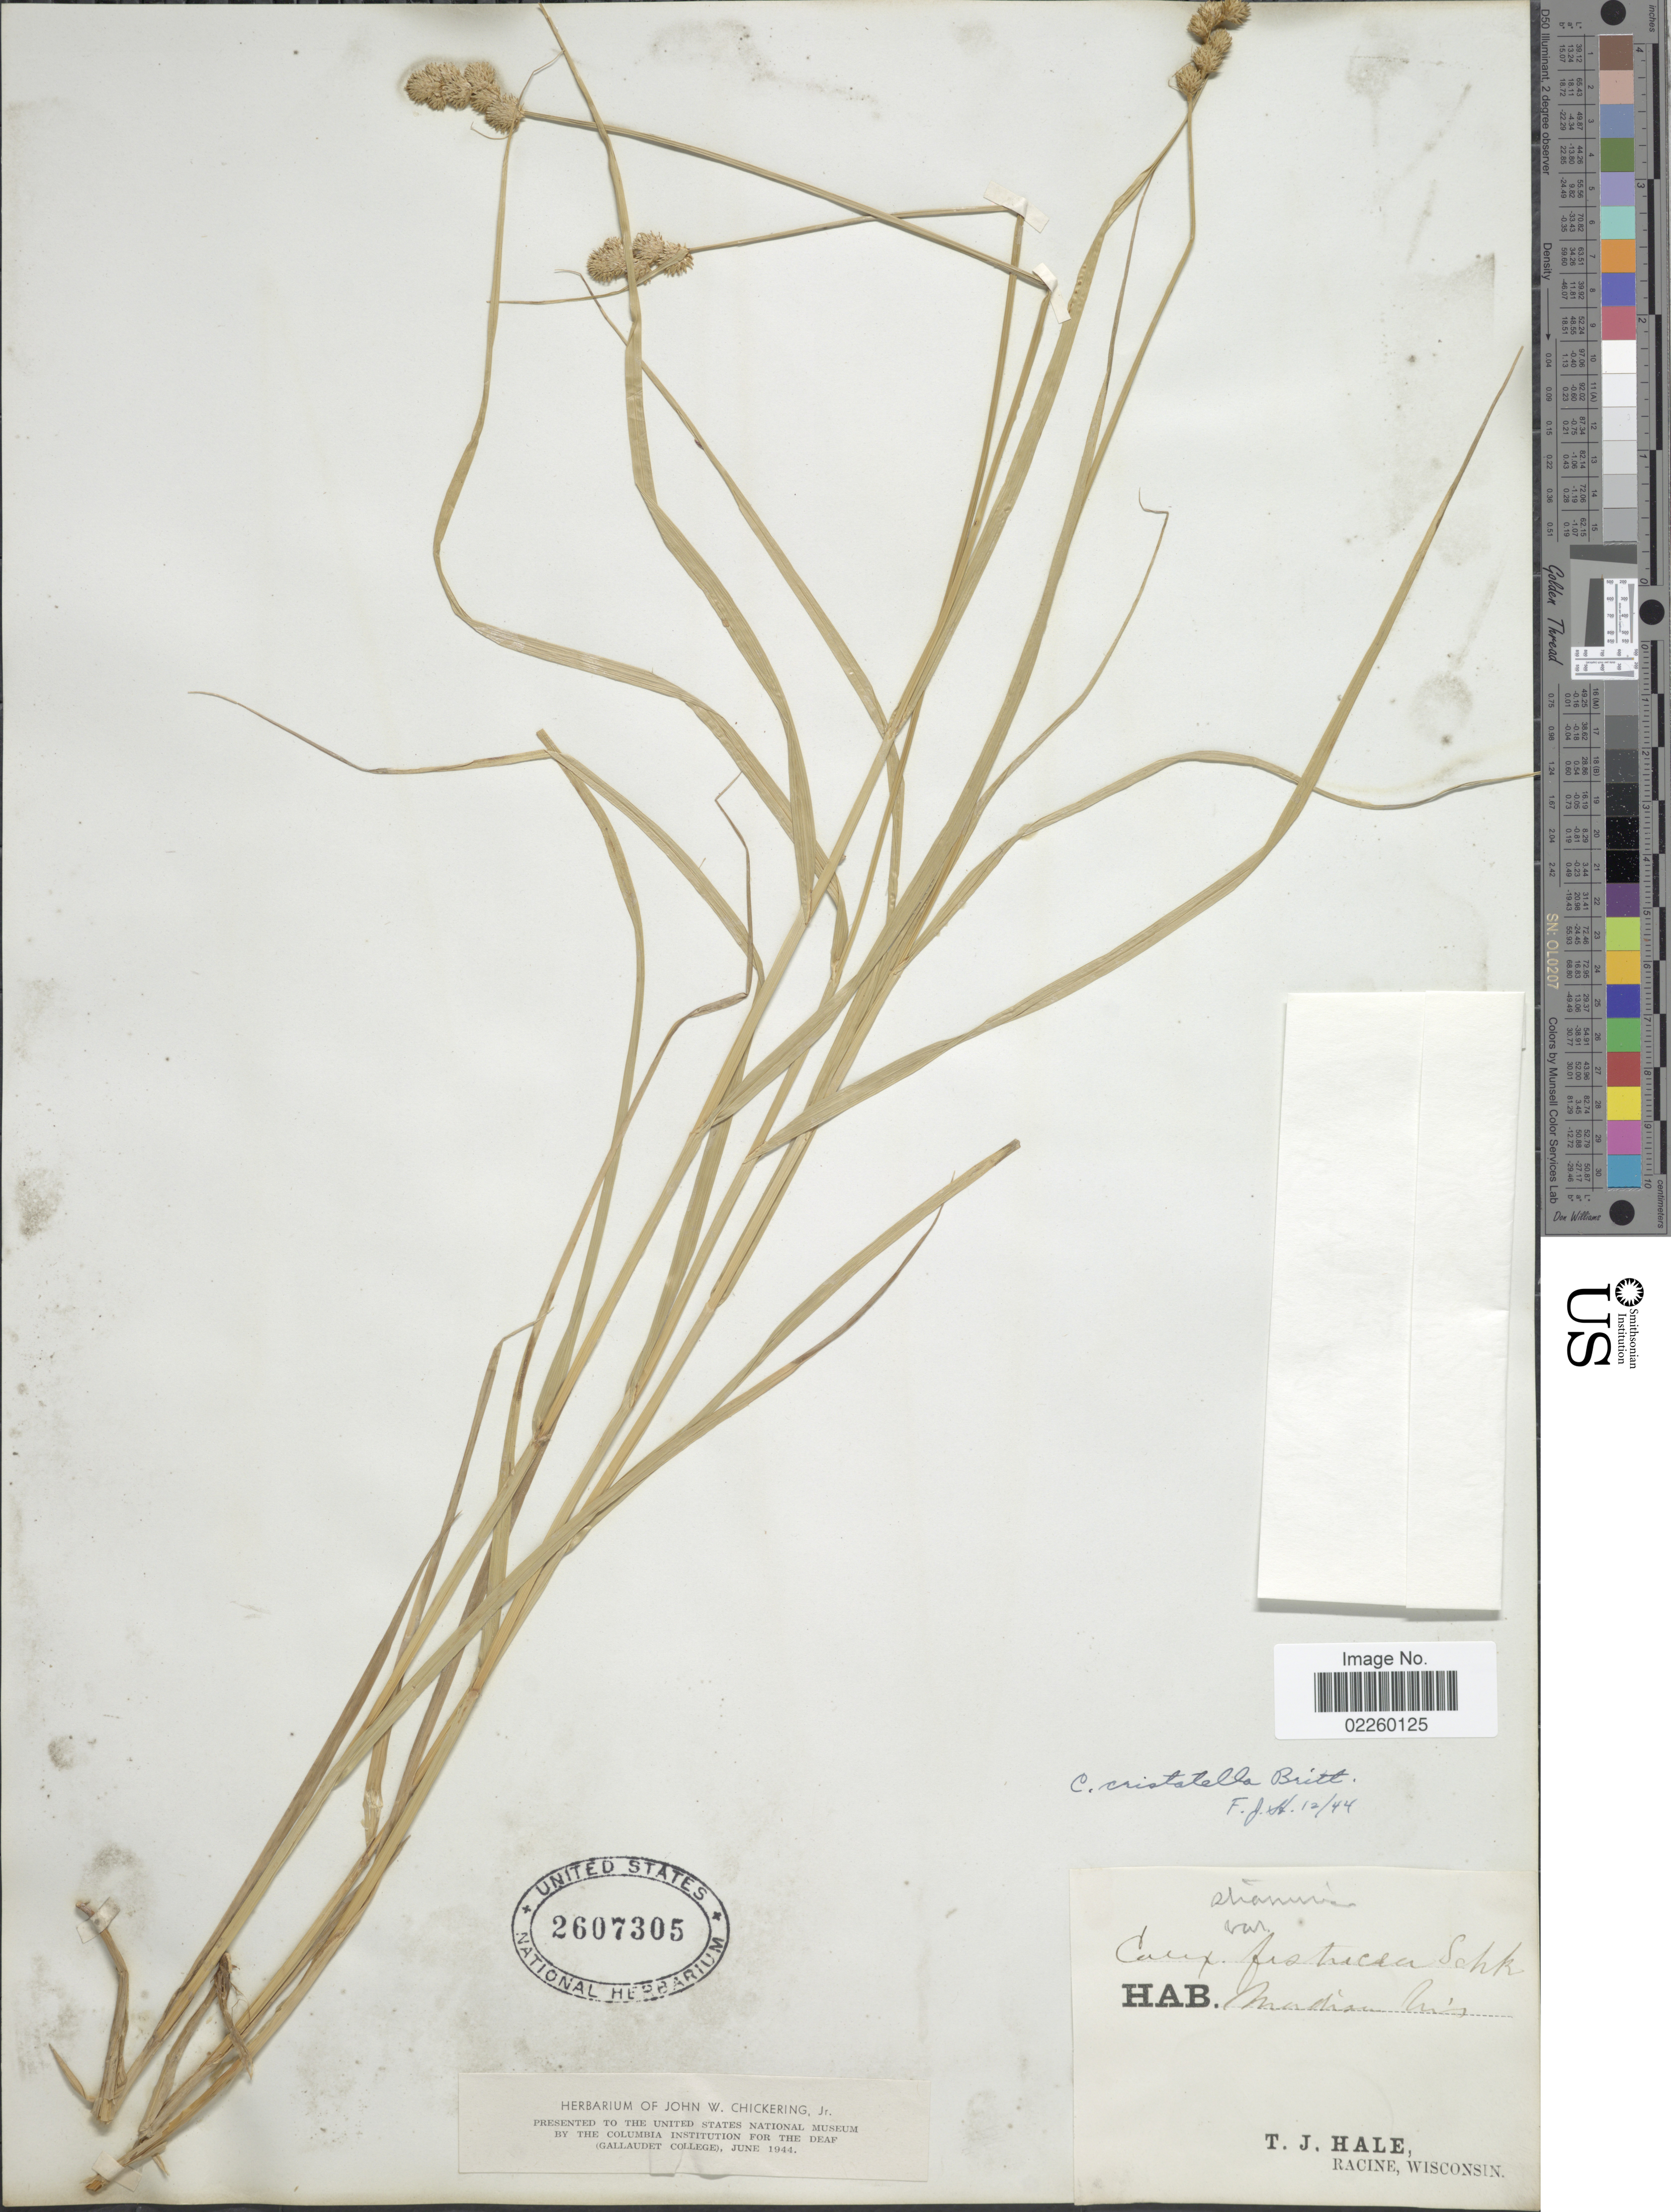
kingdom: Plantae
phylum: Tracheophyta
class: Liliopsida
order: Poales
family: Cyperaceae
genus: Carex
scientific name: Carex cristatella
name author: Britton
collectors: T. Hale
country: United States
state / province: Wisconsin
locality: Madison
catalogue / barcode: US 2607305